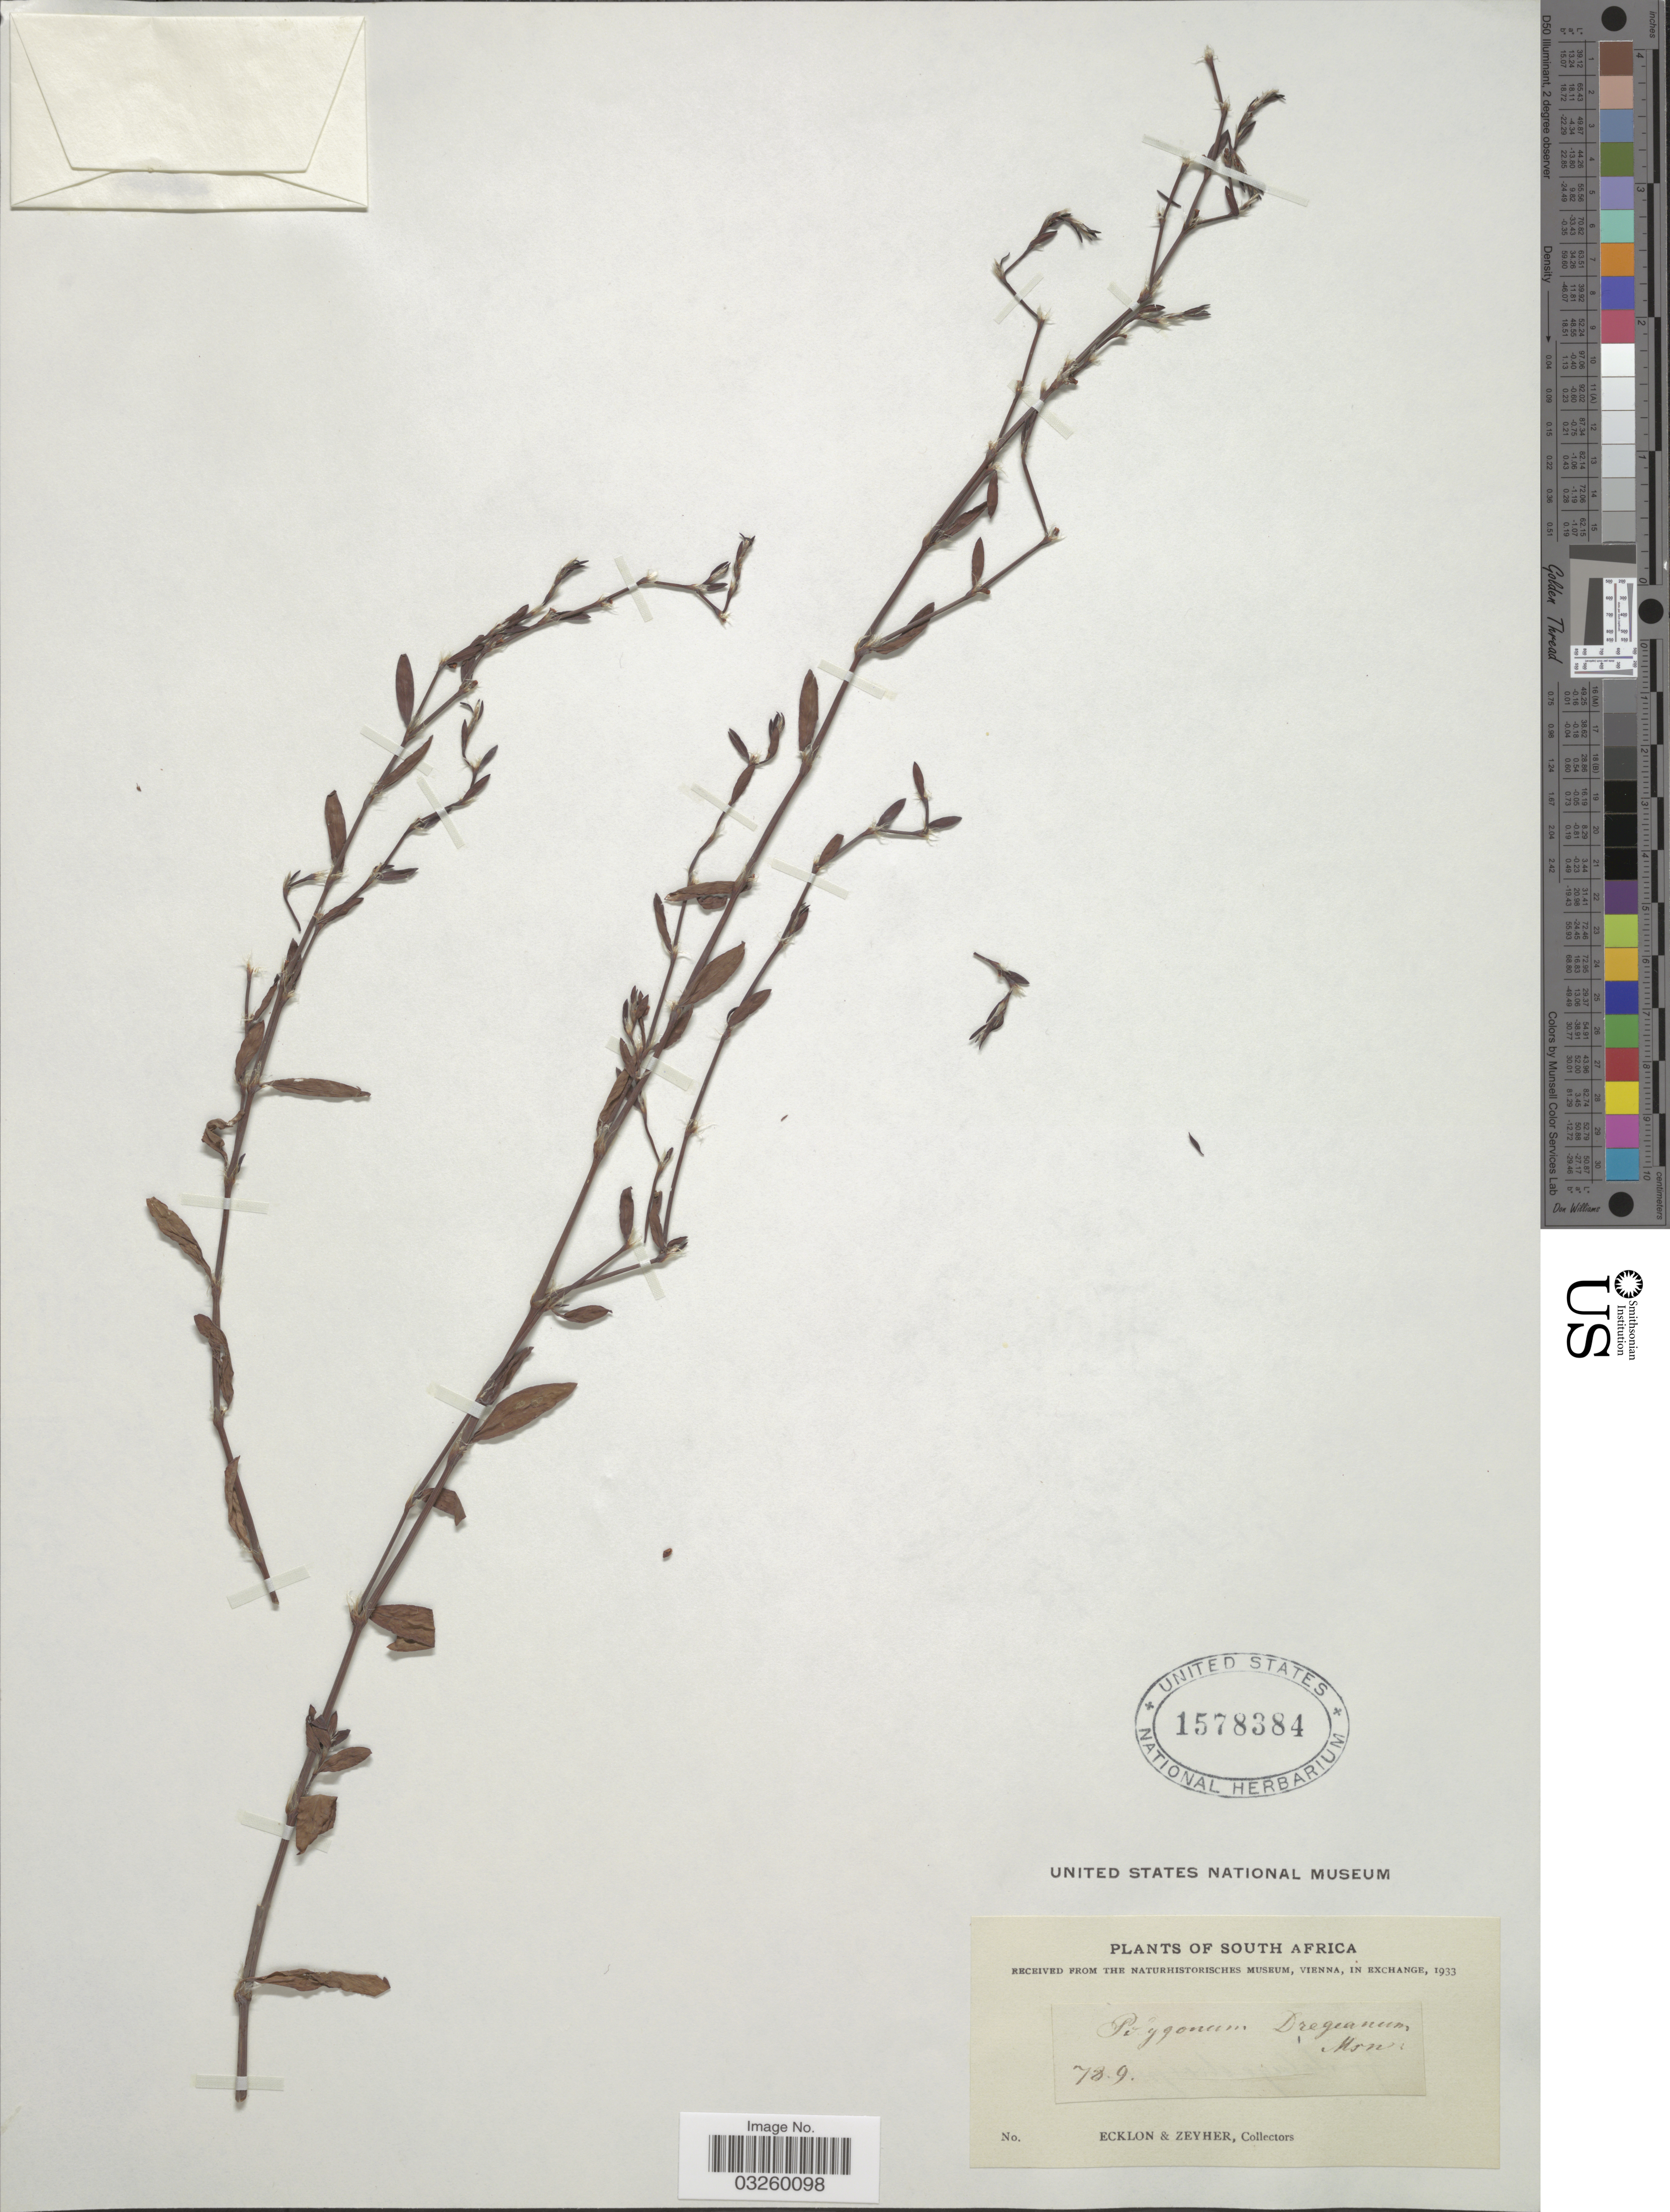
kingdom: Plantae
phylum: Tracheophyta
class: Magnoliopsida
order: Caryophyllales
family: Polygonaceae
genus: Polygonum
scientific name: Polygonum dregeanum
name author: Meisn.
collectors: -. Ecklon & -. Zeyher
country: South Africa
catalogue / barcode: US 1578384